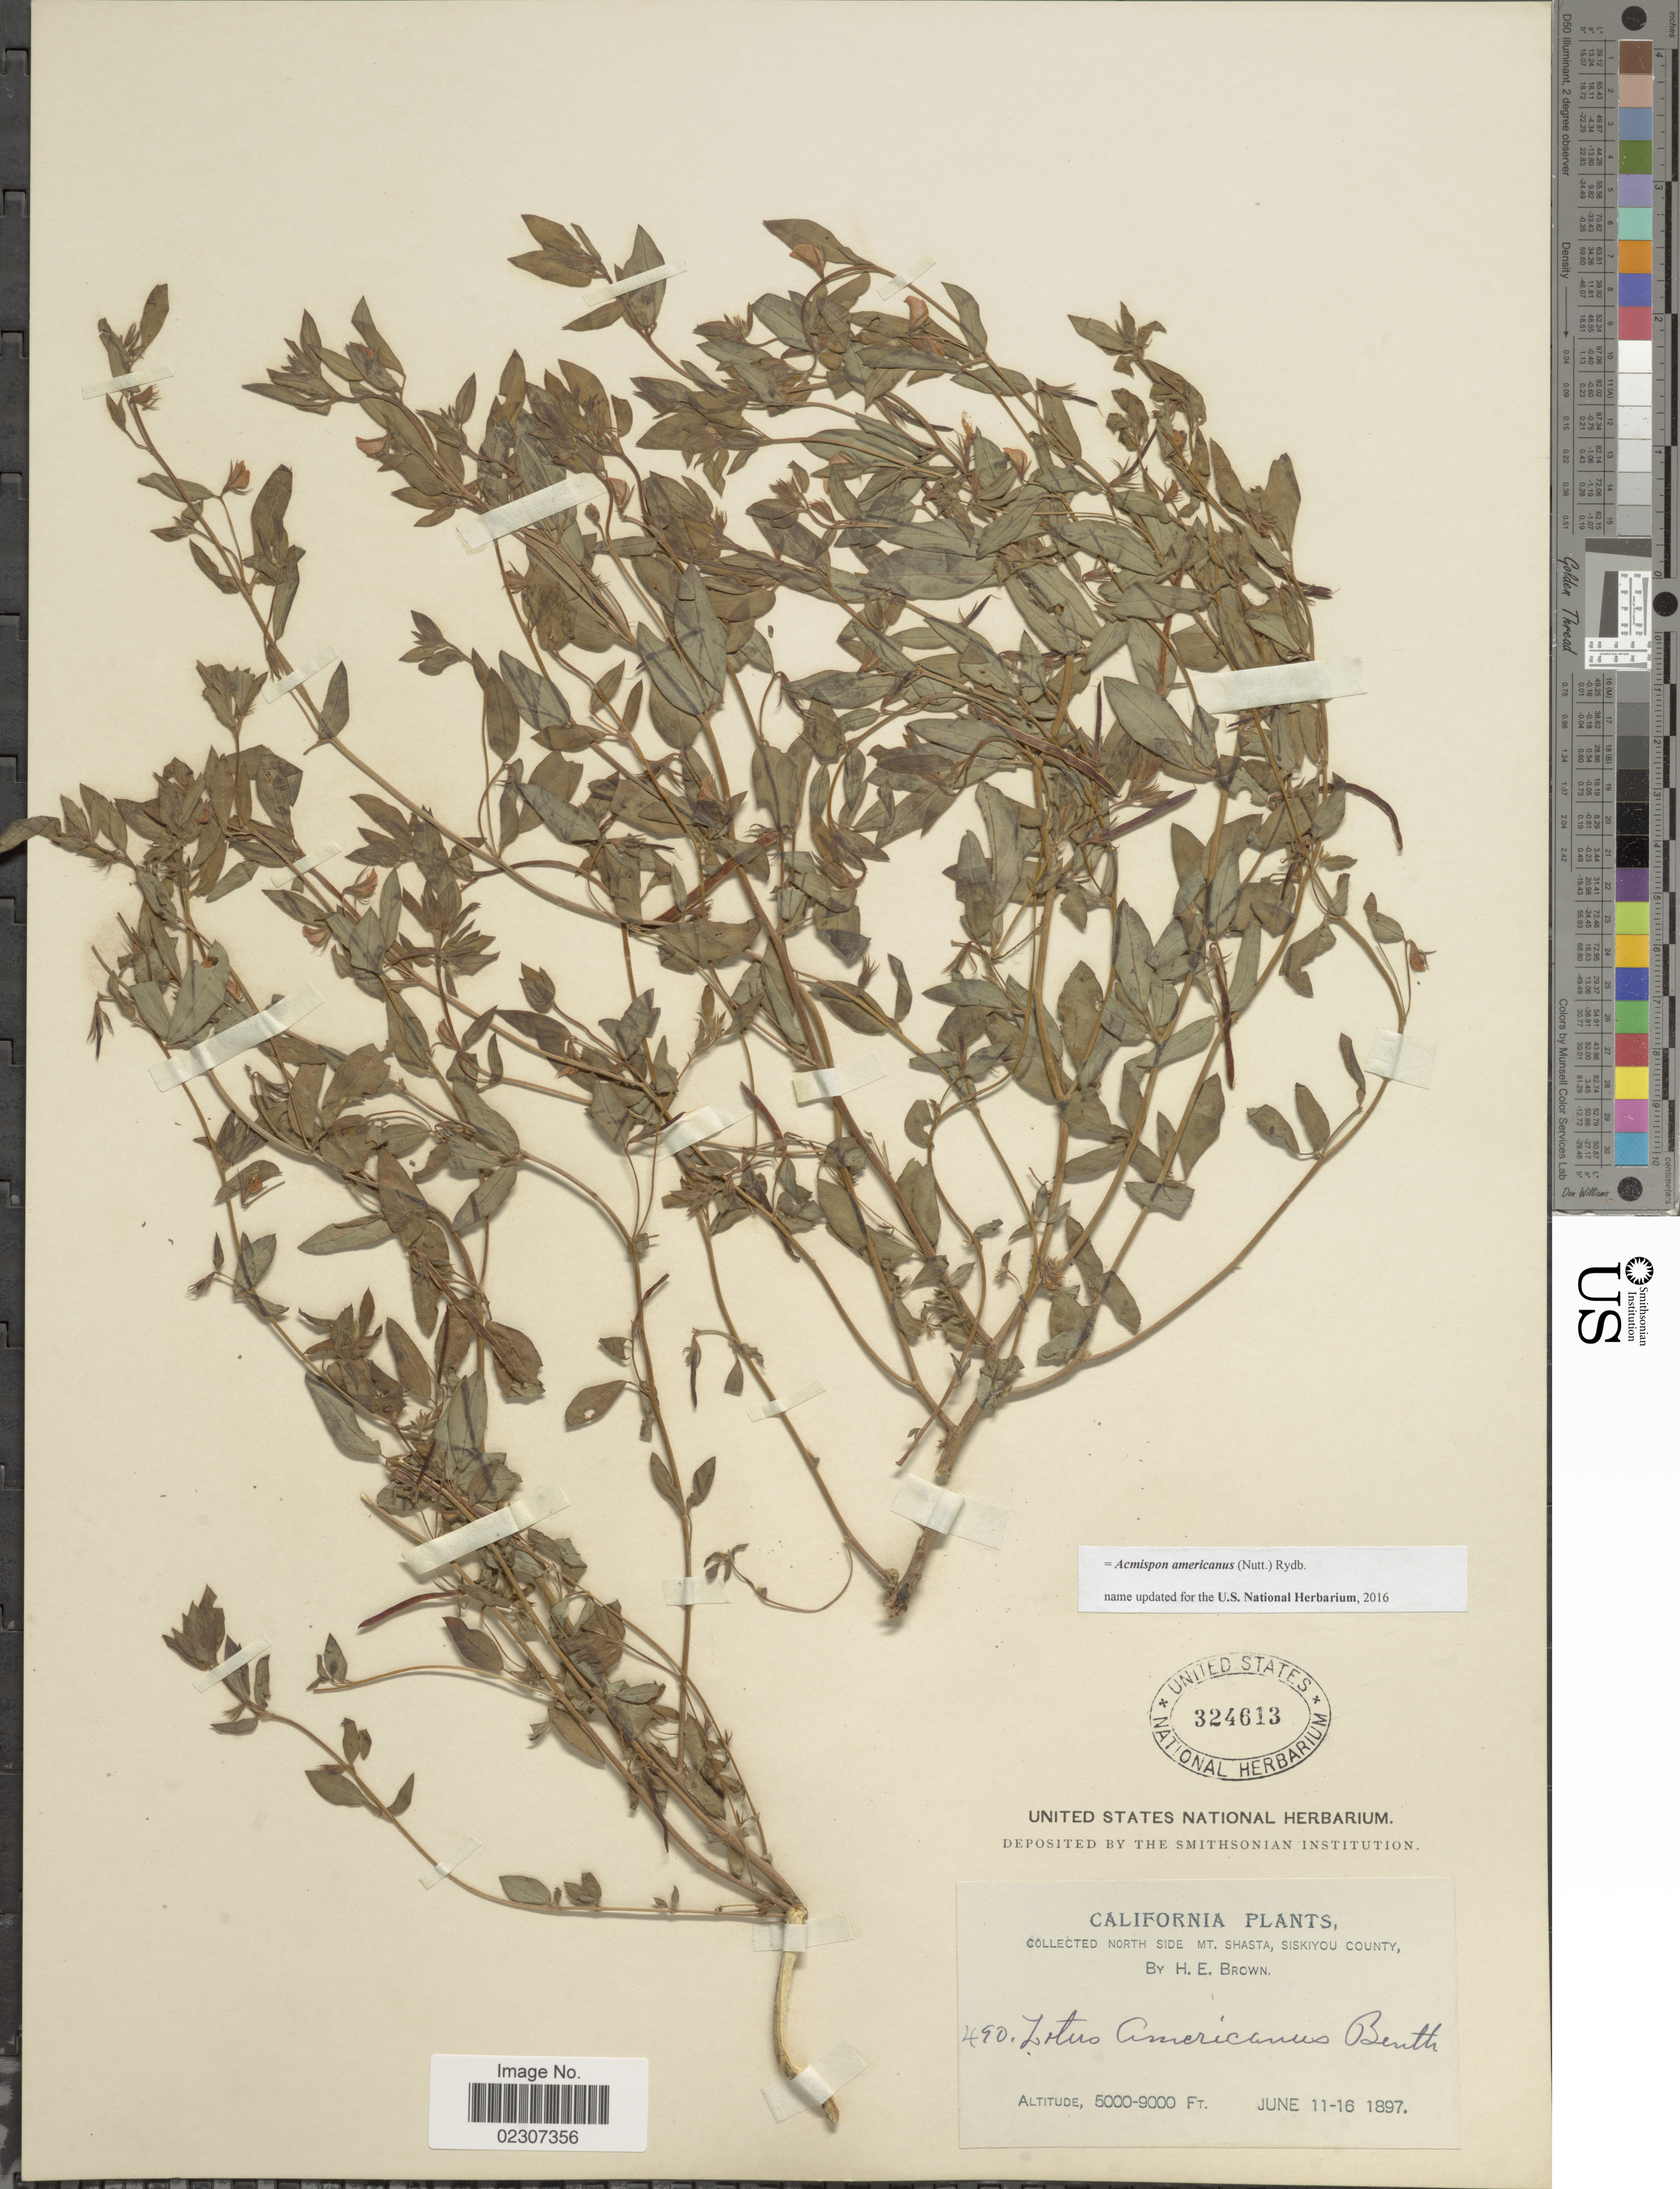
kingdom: Plantae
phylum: Tracheophyta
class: Magnoliopsida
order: Fabales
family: Fabaceae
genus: Acmispon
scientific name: Acmispon americanus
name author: (Nutt.) Rydb.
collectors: H. E. Brown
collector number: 490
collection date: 1897-06-11/1897-06-16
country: United States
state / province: California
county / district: Siskiyou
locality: California, North side Mt. Shasta, Sikiyou County.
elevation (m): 1524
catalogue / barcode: US 3246613